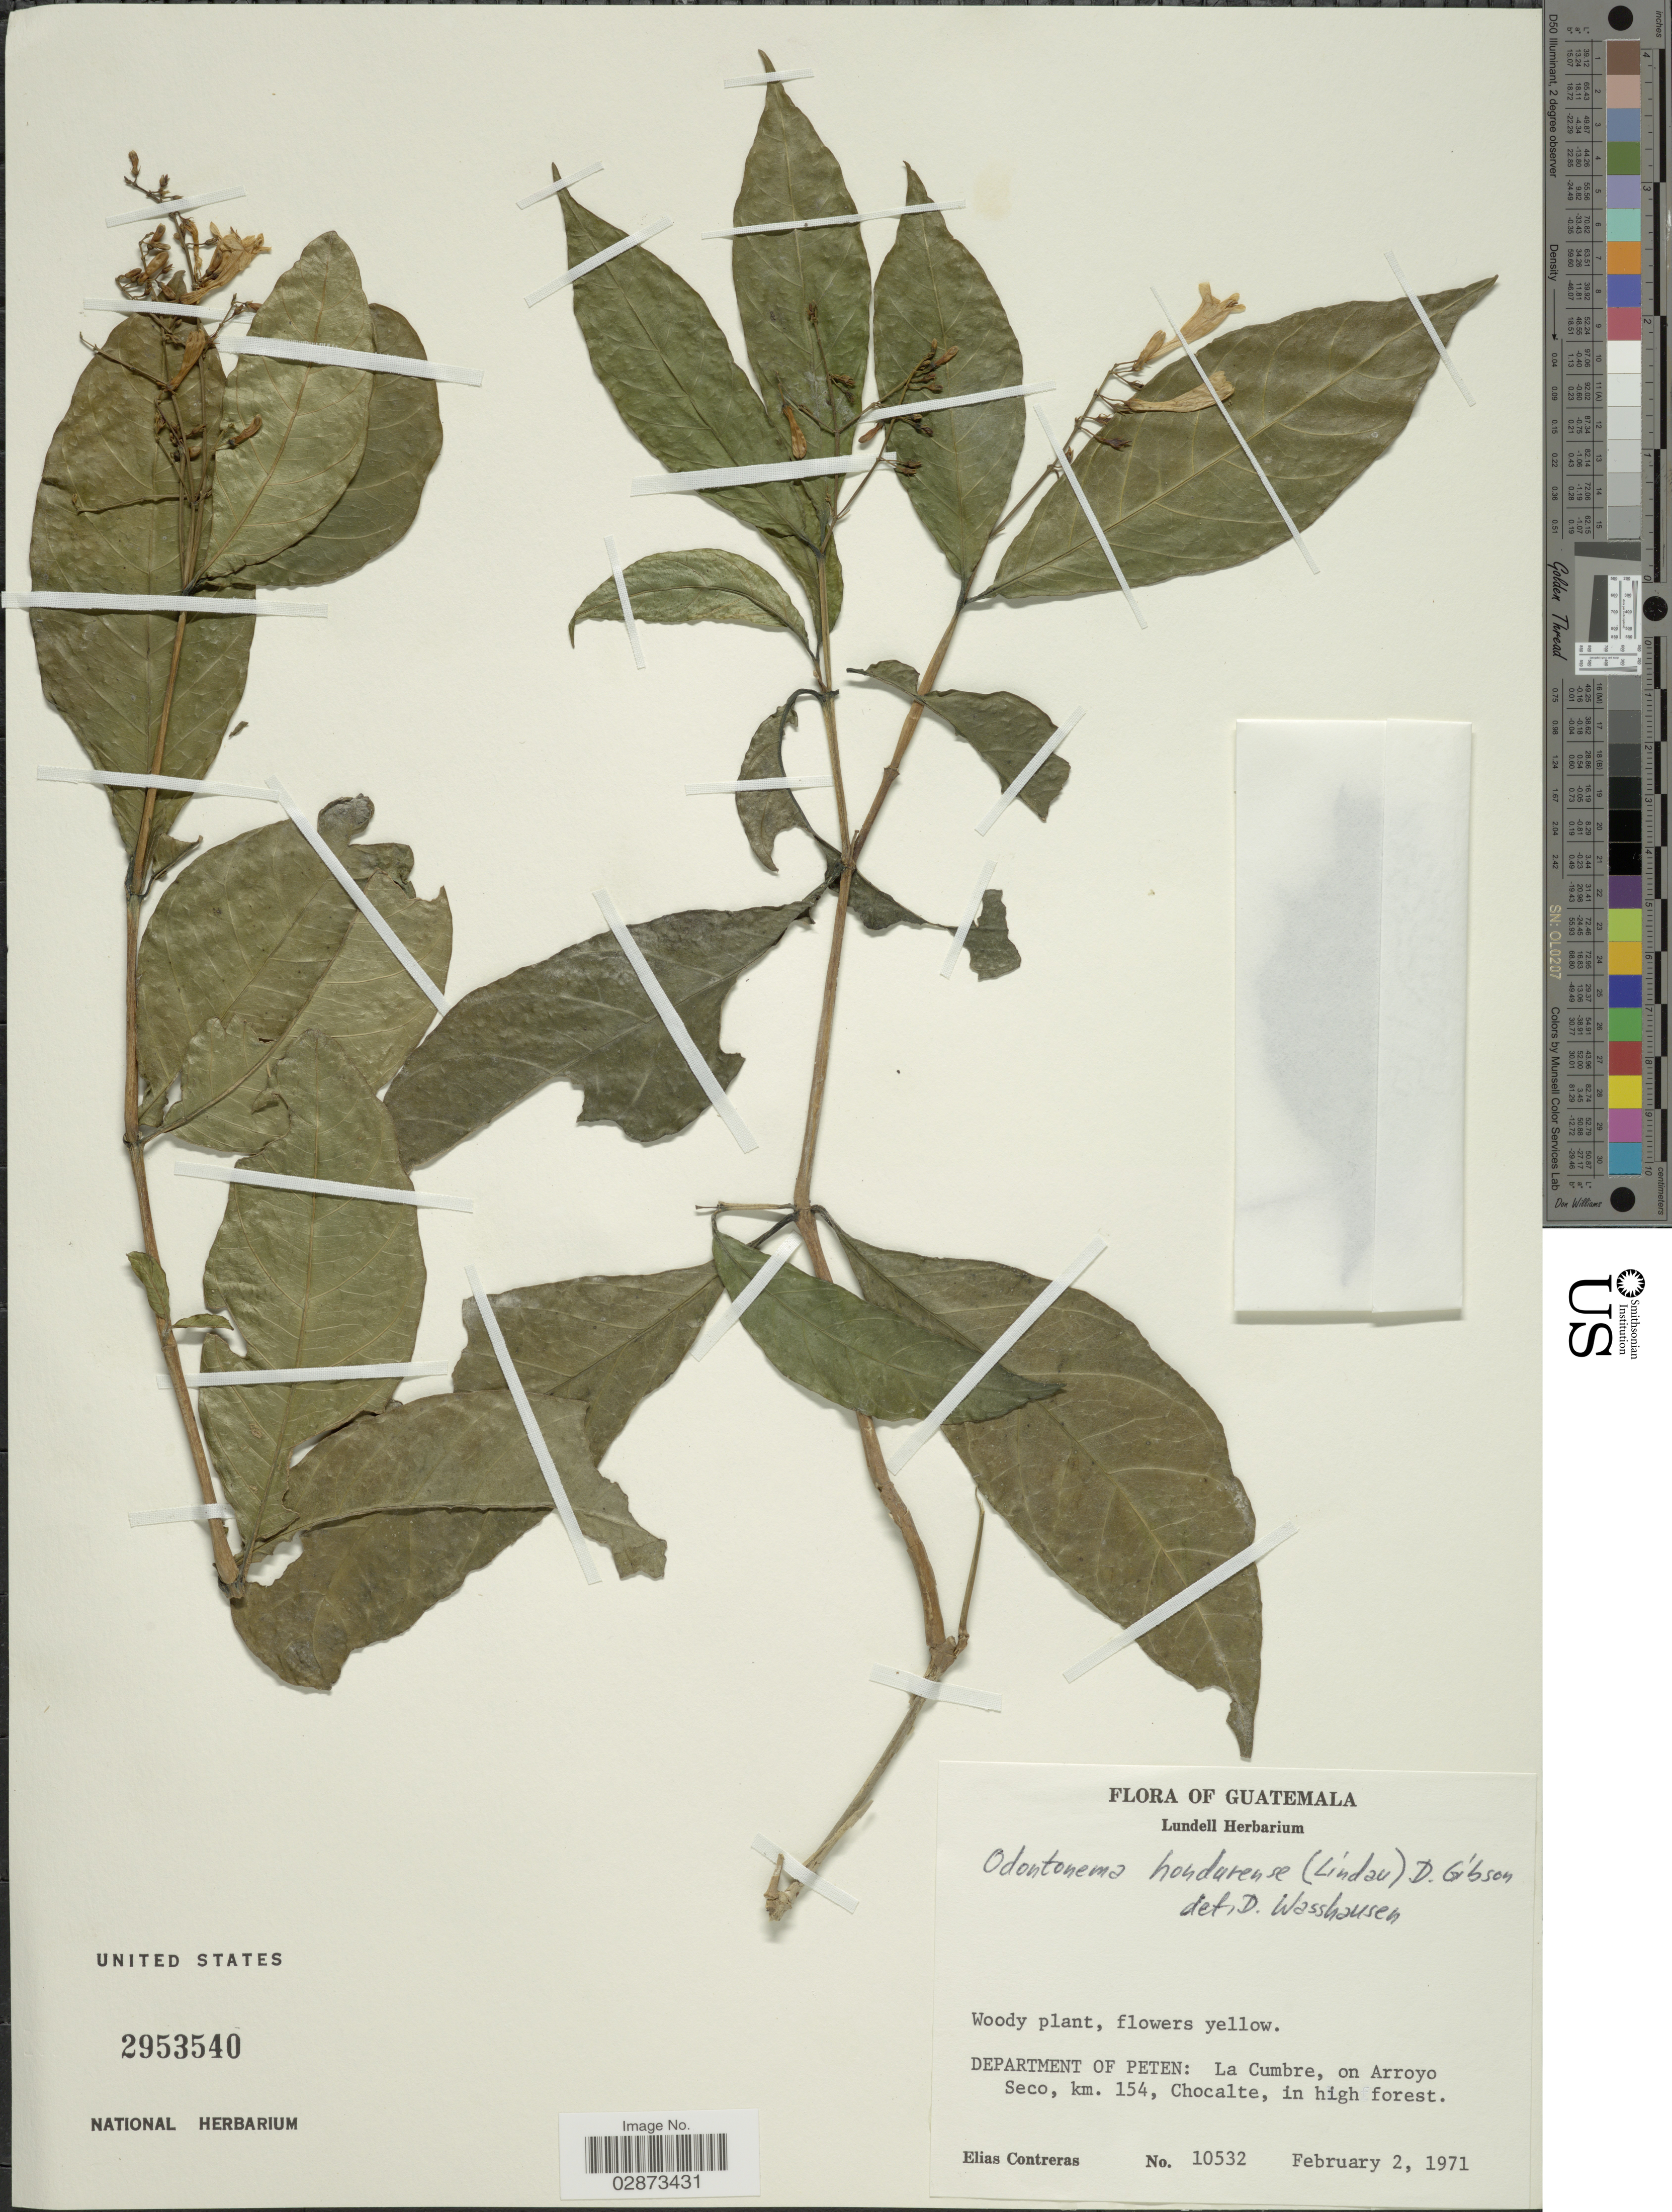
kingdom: Plantae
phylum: Tracheophyta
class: Magnoliopsida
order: Lamiales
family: Acanthaceae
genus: Odontonema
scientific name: Odontonema hondurensis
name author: (Lindau) D.N. Gibson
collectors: E. Contreras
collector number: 10532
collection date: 1971-02-02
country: Guatemala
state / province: El Petén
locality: Department of Peten: La Cumbre, on Arroyo Seco, km. 154, Chocalte.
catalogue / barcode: US 2953540